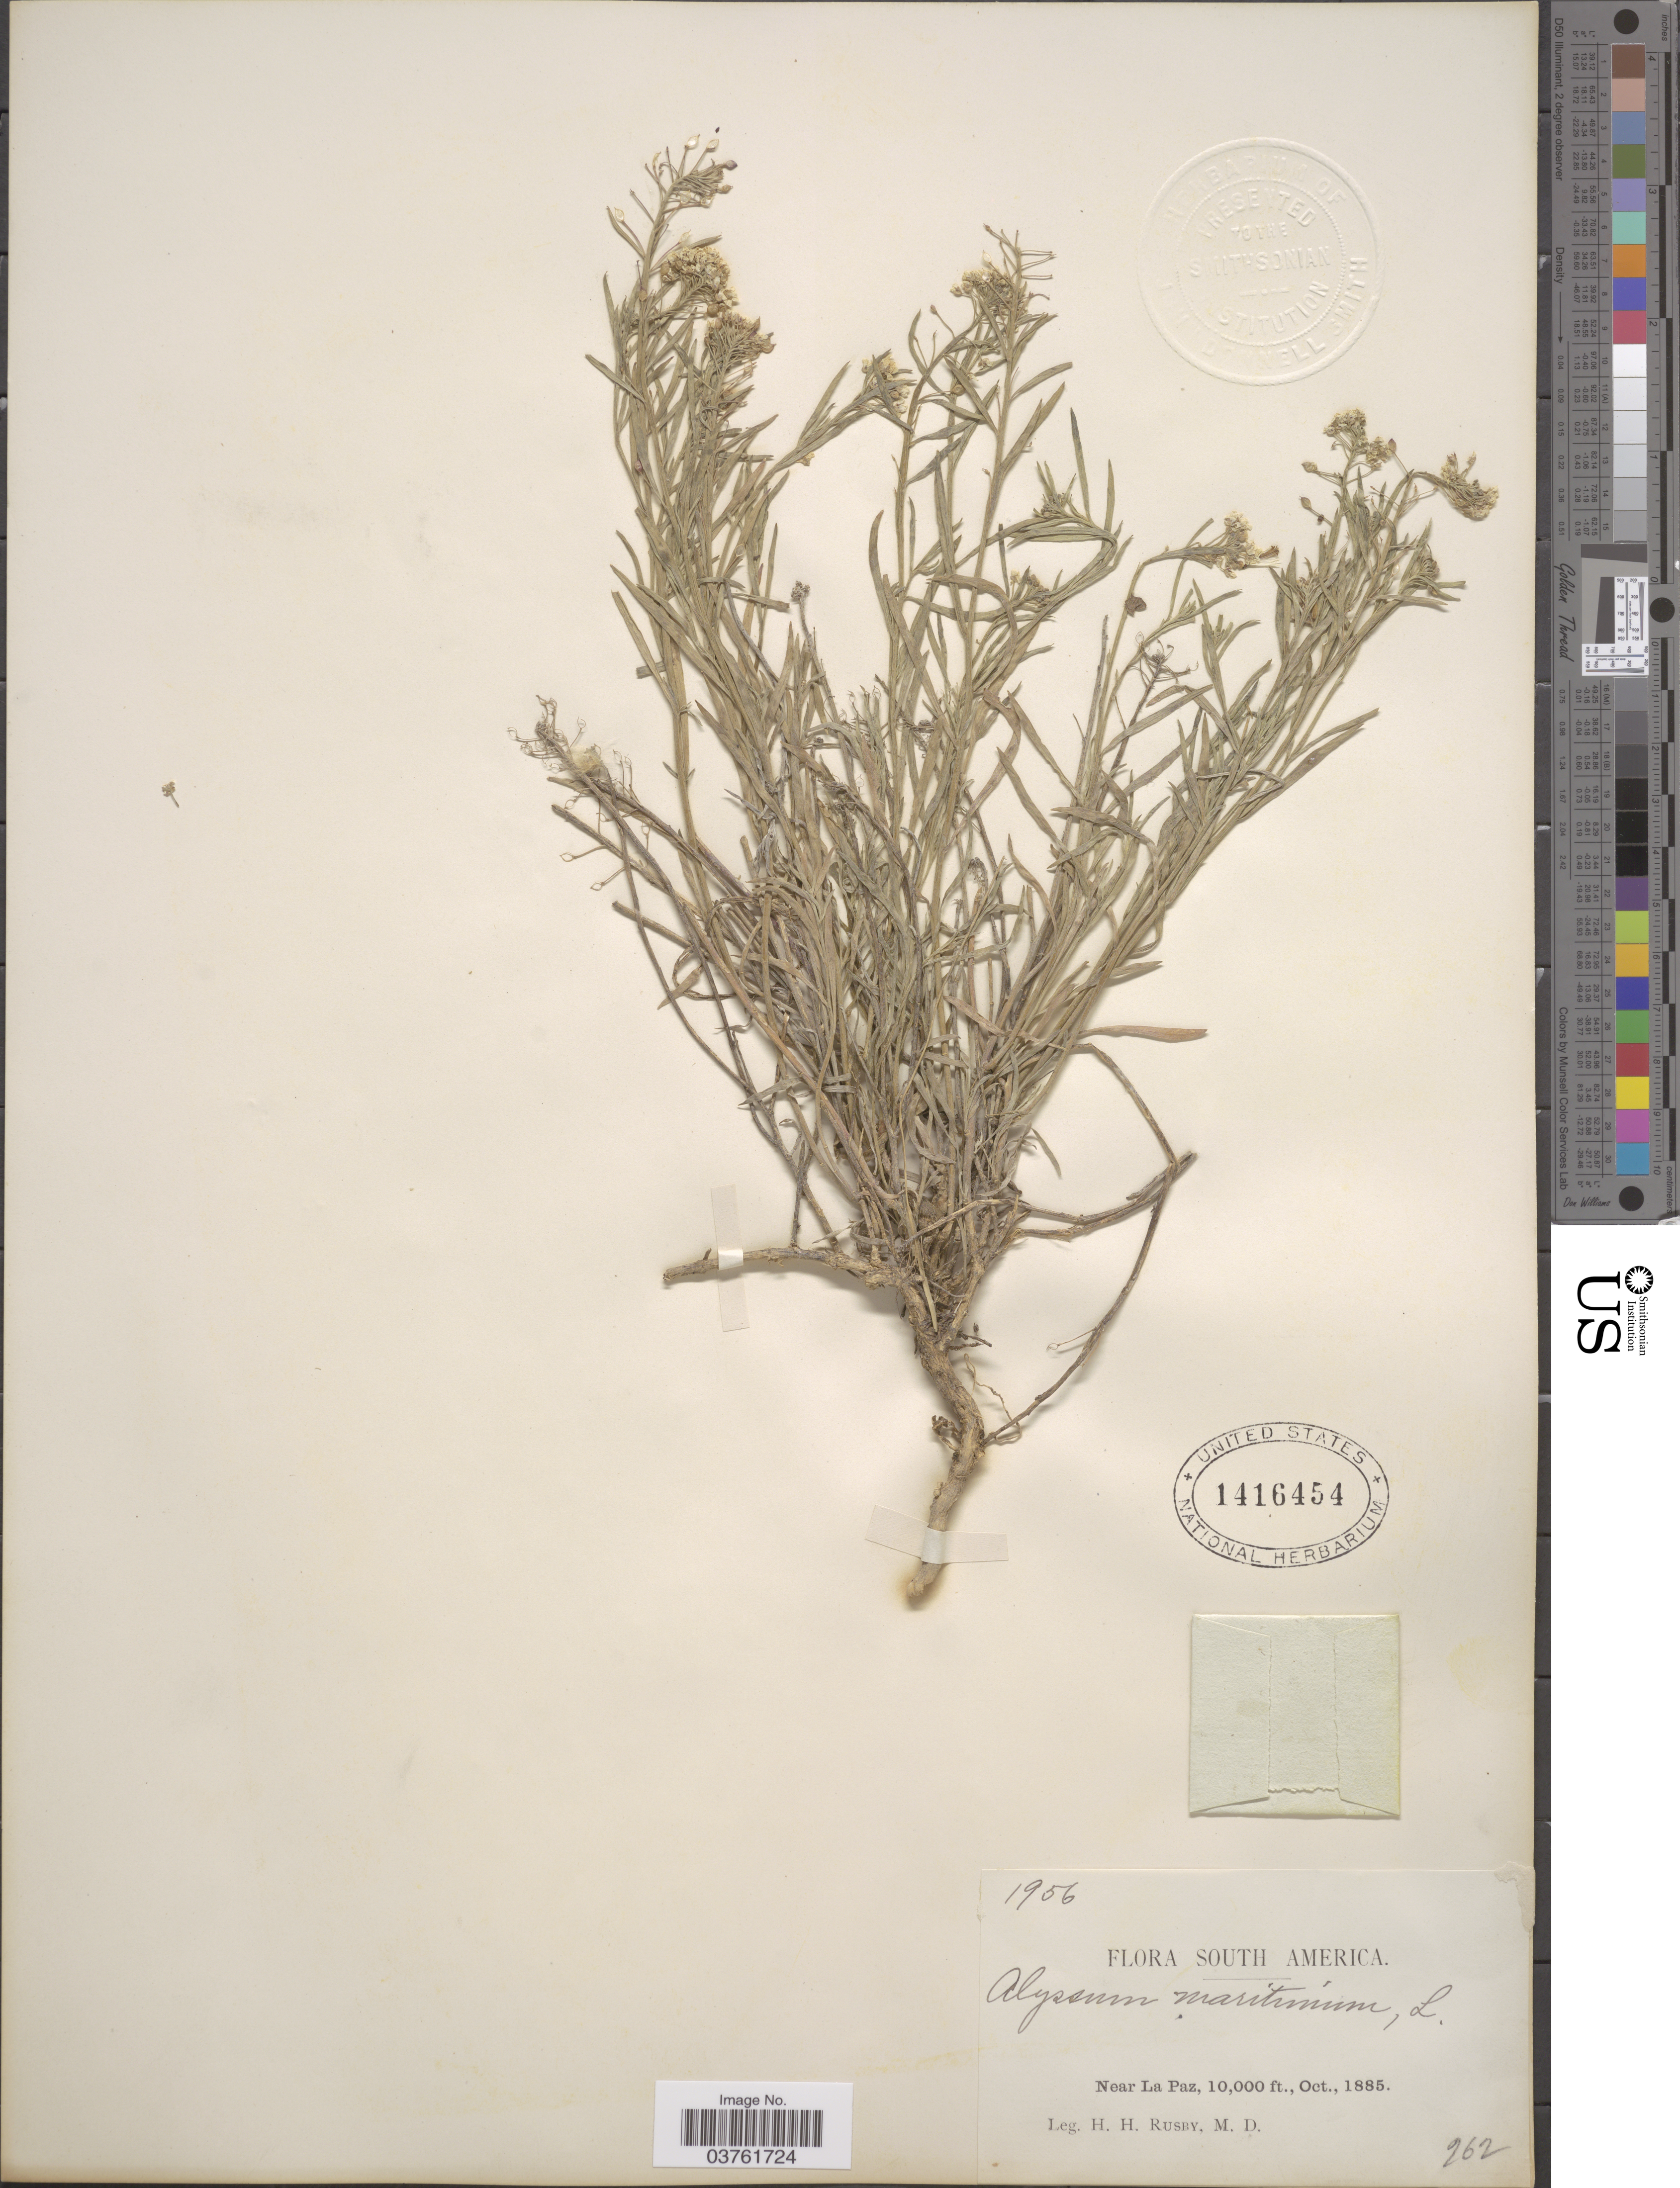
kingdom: Plantae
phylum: Tracheophyta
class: Magnoliopsida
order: Brassicales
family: Brassicaceae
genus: Alyssum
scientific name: Alyssum maritimum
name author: (L.) Lam.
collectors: H. H. Rusby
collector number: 262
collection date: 1885-10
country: Bolivia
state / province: La Paz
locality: Near La Paz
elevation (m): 3048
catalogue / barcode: US 1416454